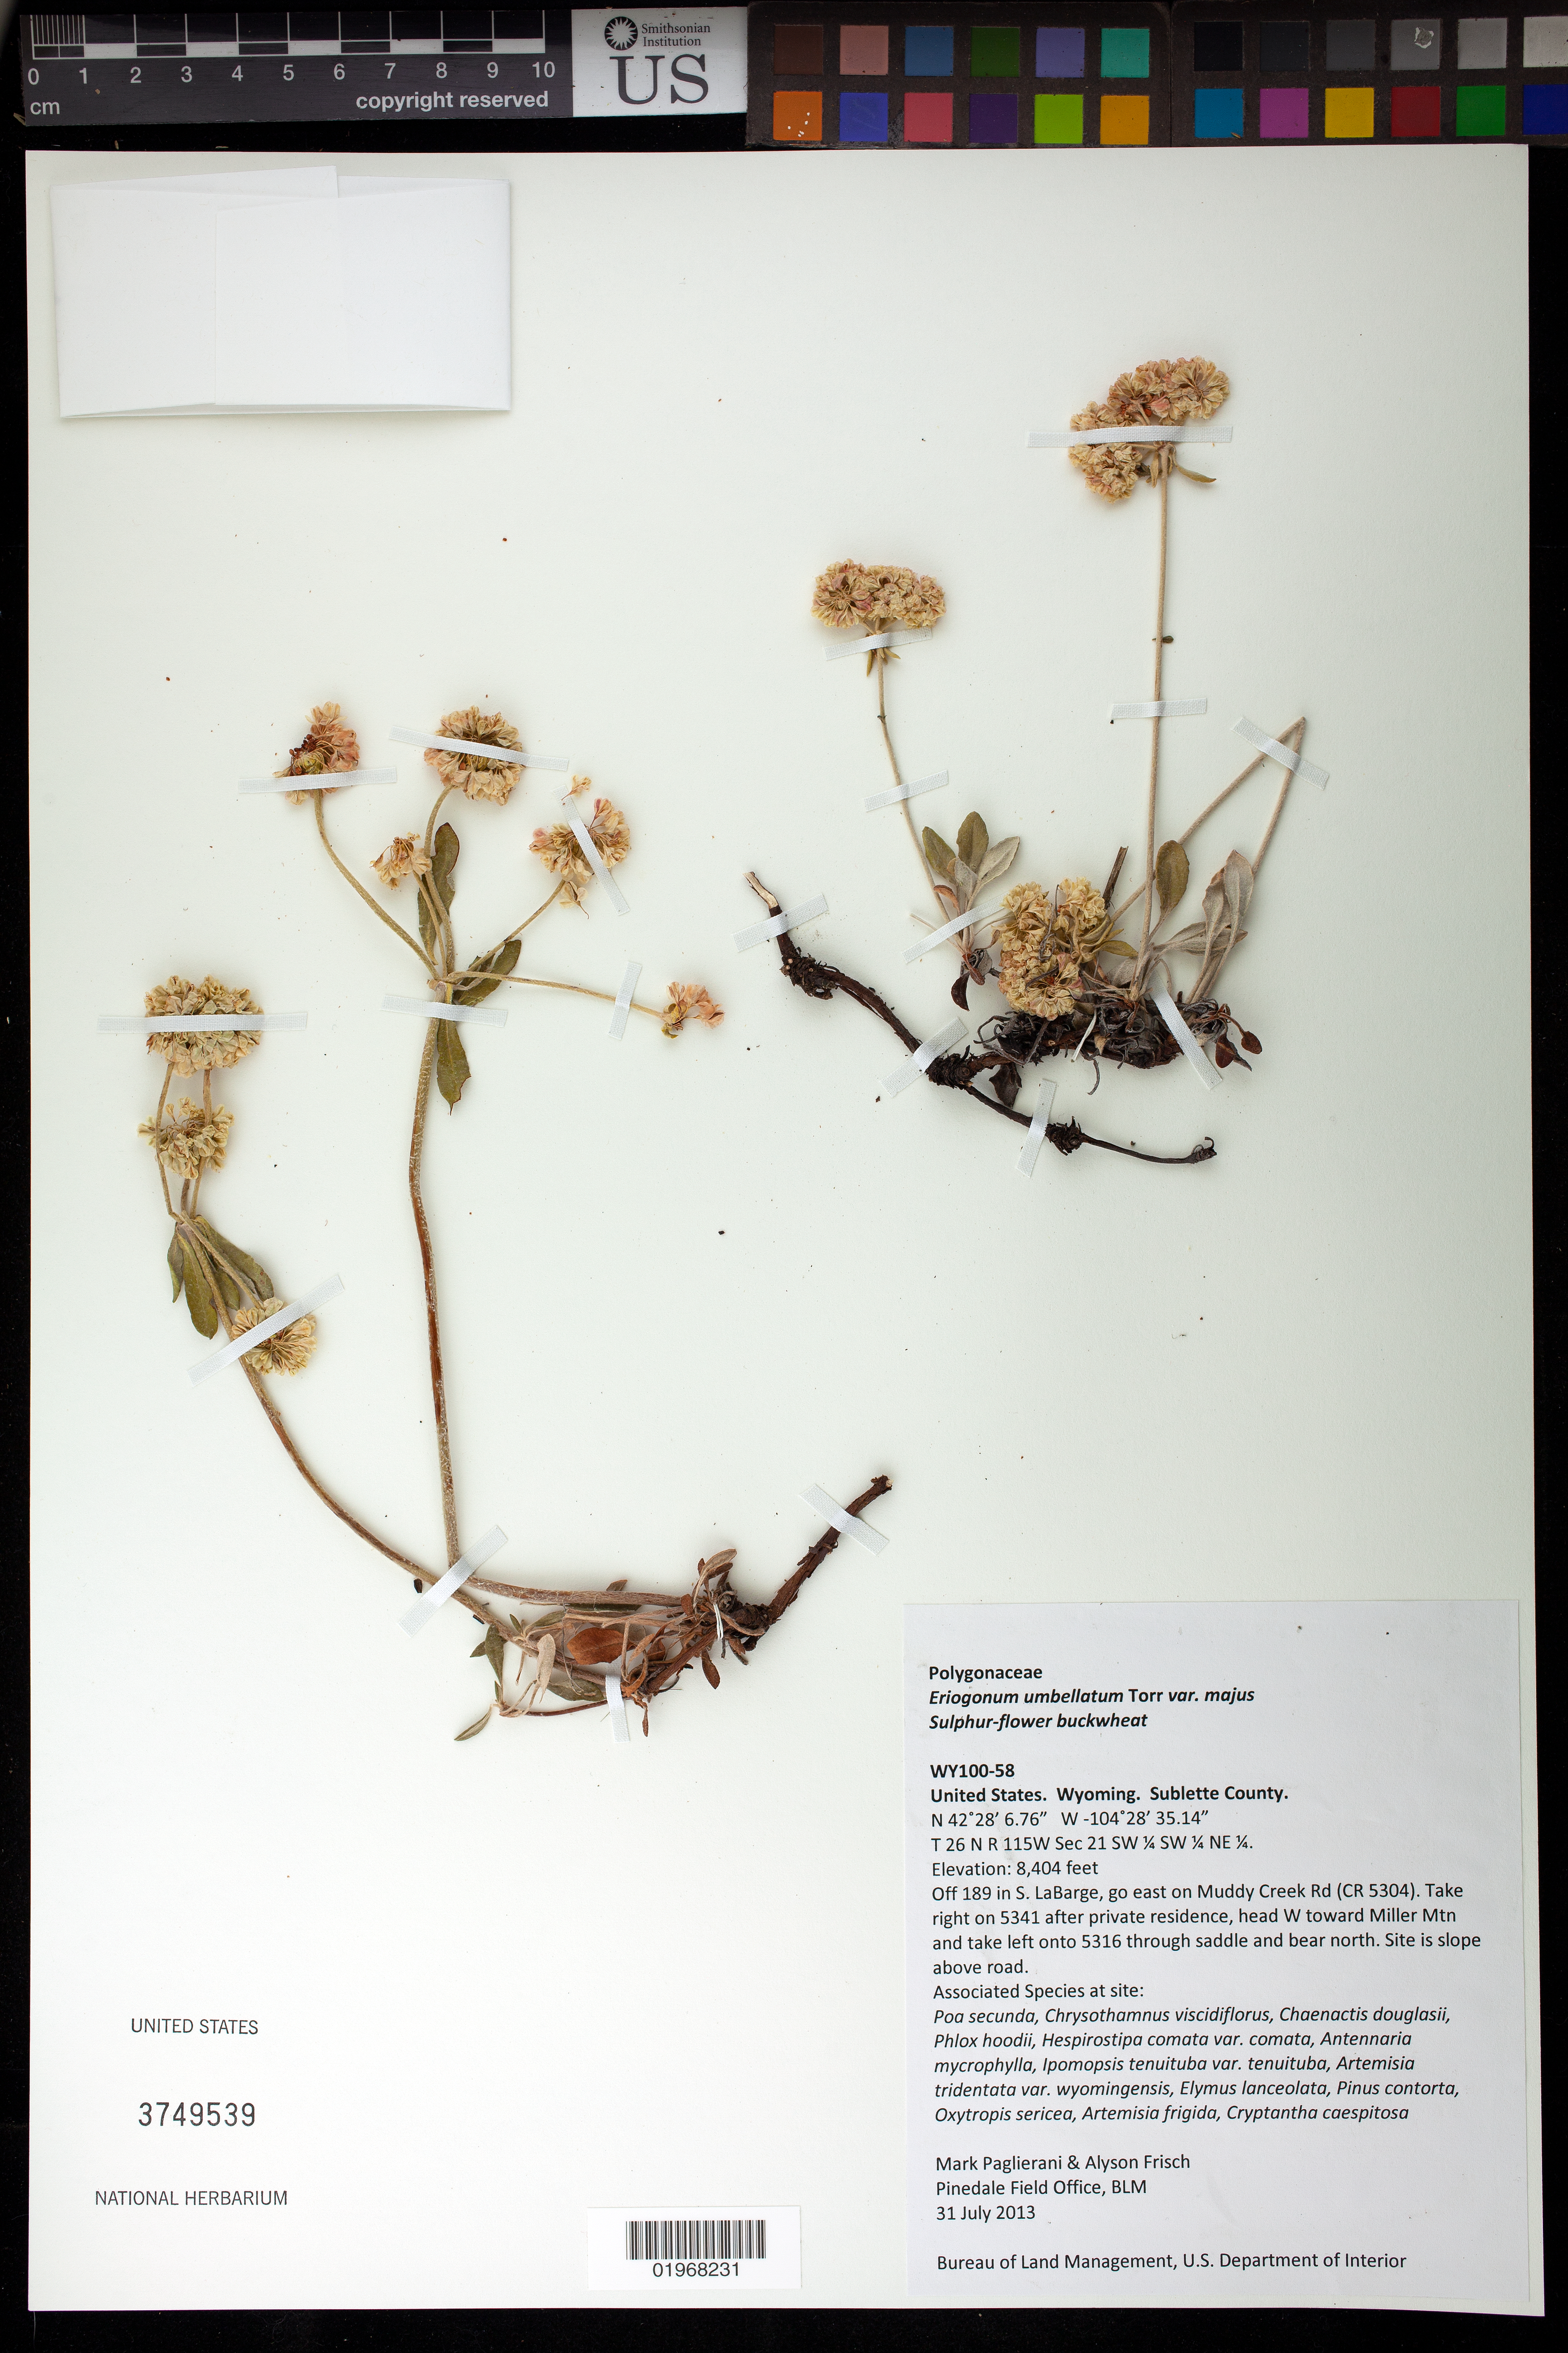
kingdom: Plantae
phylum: Tracheophyta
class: Magnoliopsida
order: Caryophyllales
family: Polygonaceae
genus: Eriogonum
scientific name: Eriogonum umbellatum var. majus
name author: Hook.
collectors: M. Paglierani & A. Frisch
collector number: WY100-58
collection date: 2013-07-31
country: United States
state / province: Wyoming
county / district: Sublette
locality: From Miller Mt take left onto 5316 through saddle and bear north.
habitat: With Poa secunda, Pinus contorta, Artemisia frigida, ect.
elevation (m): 2562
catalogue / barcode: US 3749539